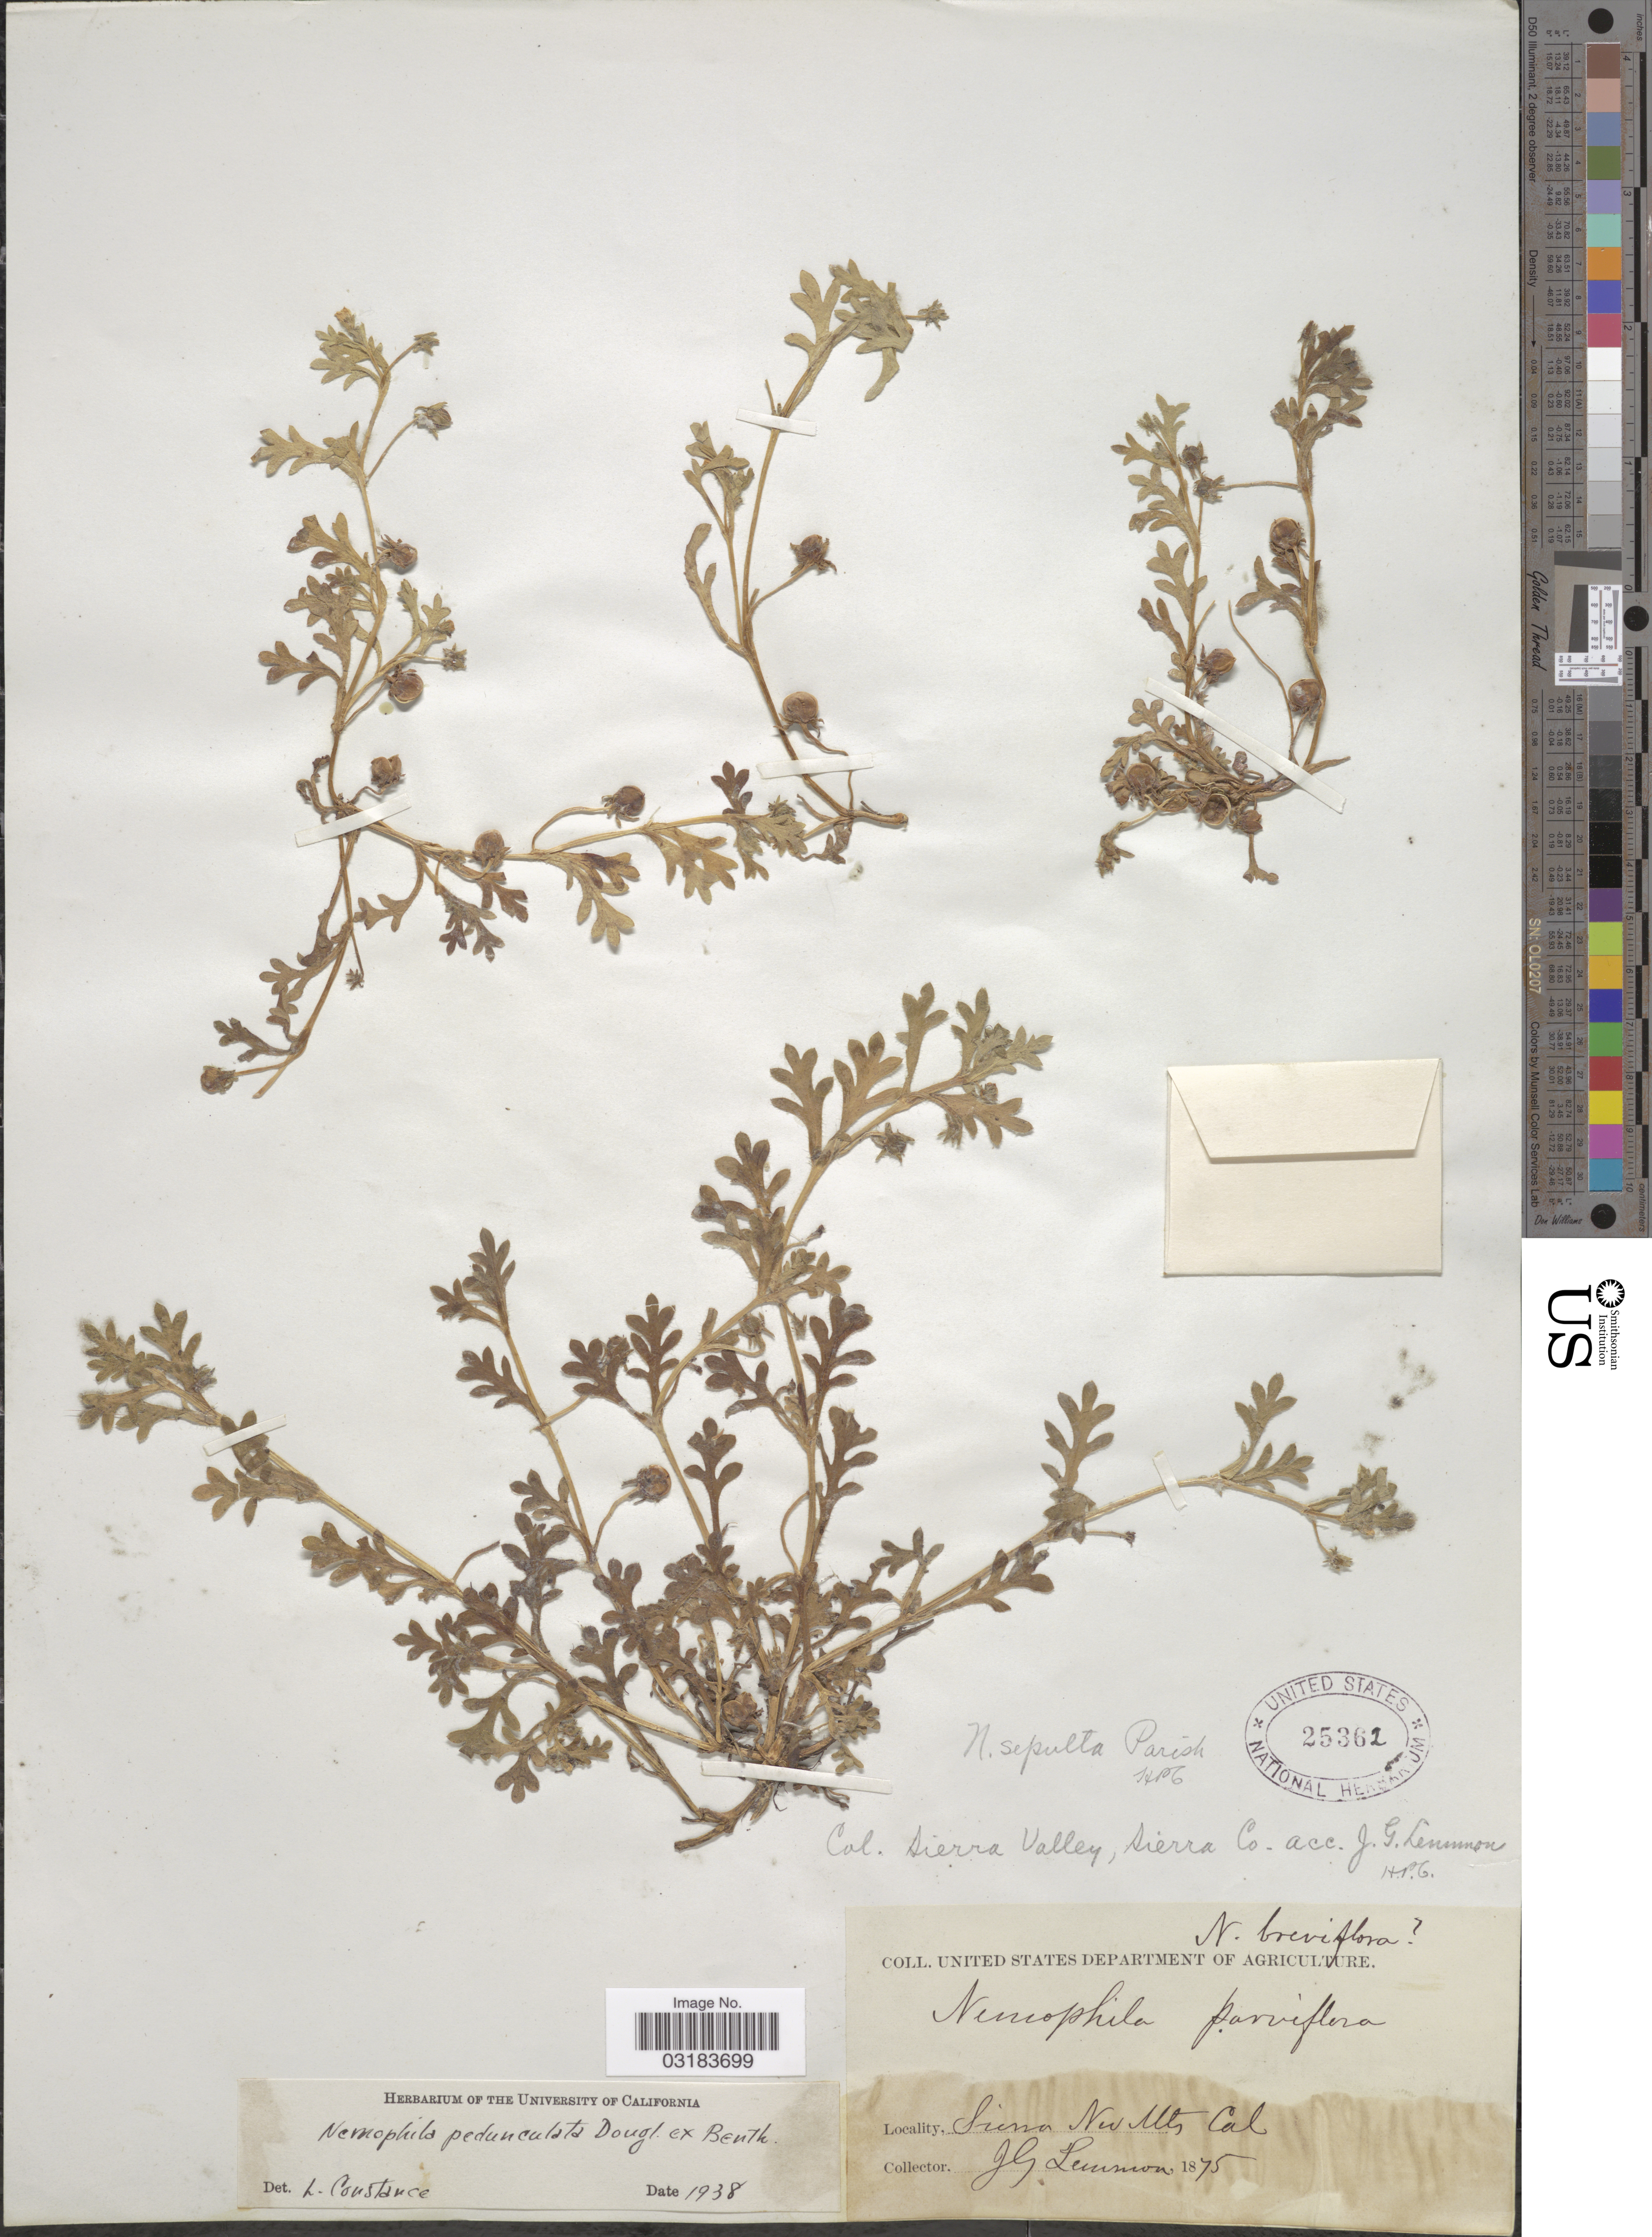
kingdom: Plantae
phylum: Tracheophyta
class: Magnoliopsida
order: Boraginales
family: Hydrophyllaceae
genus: Nemophila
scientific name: Nemophila pedunculata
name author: Douglas ex Benth.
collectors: J. Lemmon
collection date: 1875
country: United States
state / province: California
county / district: Sierra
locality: Sierra Nev Mts Cal. Sierra Valley, Sierra Co.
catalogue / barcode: US 25362